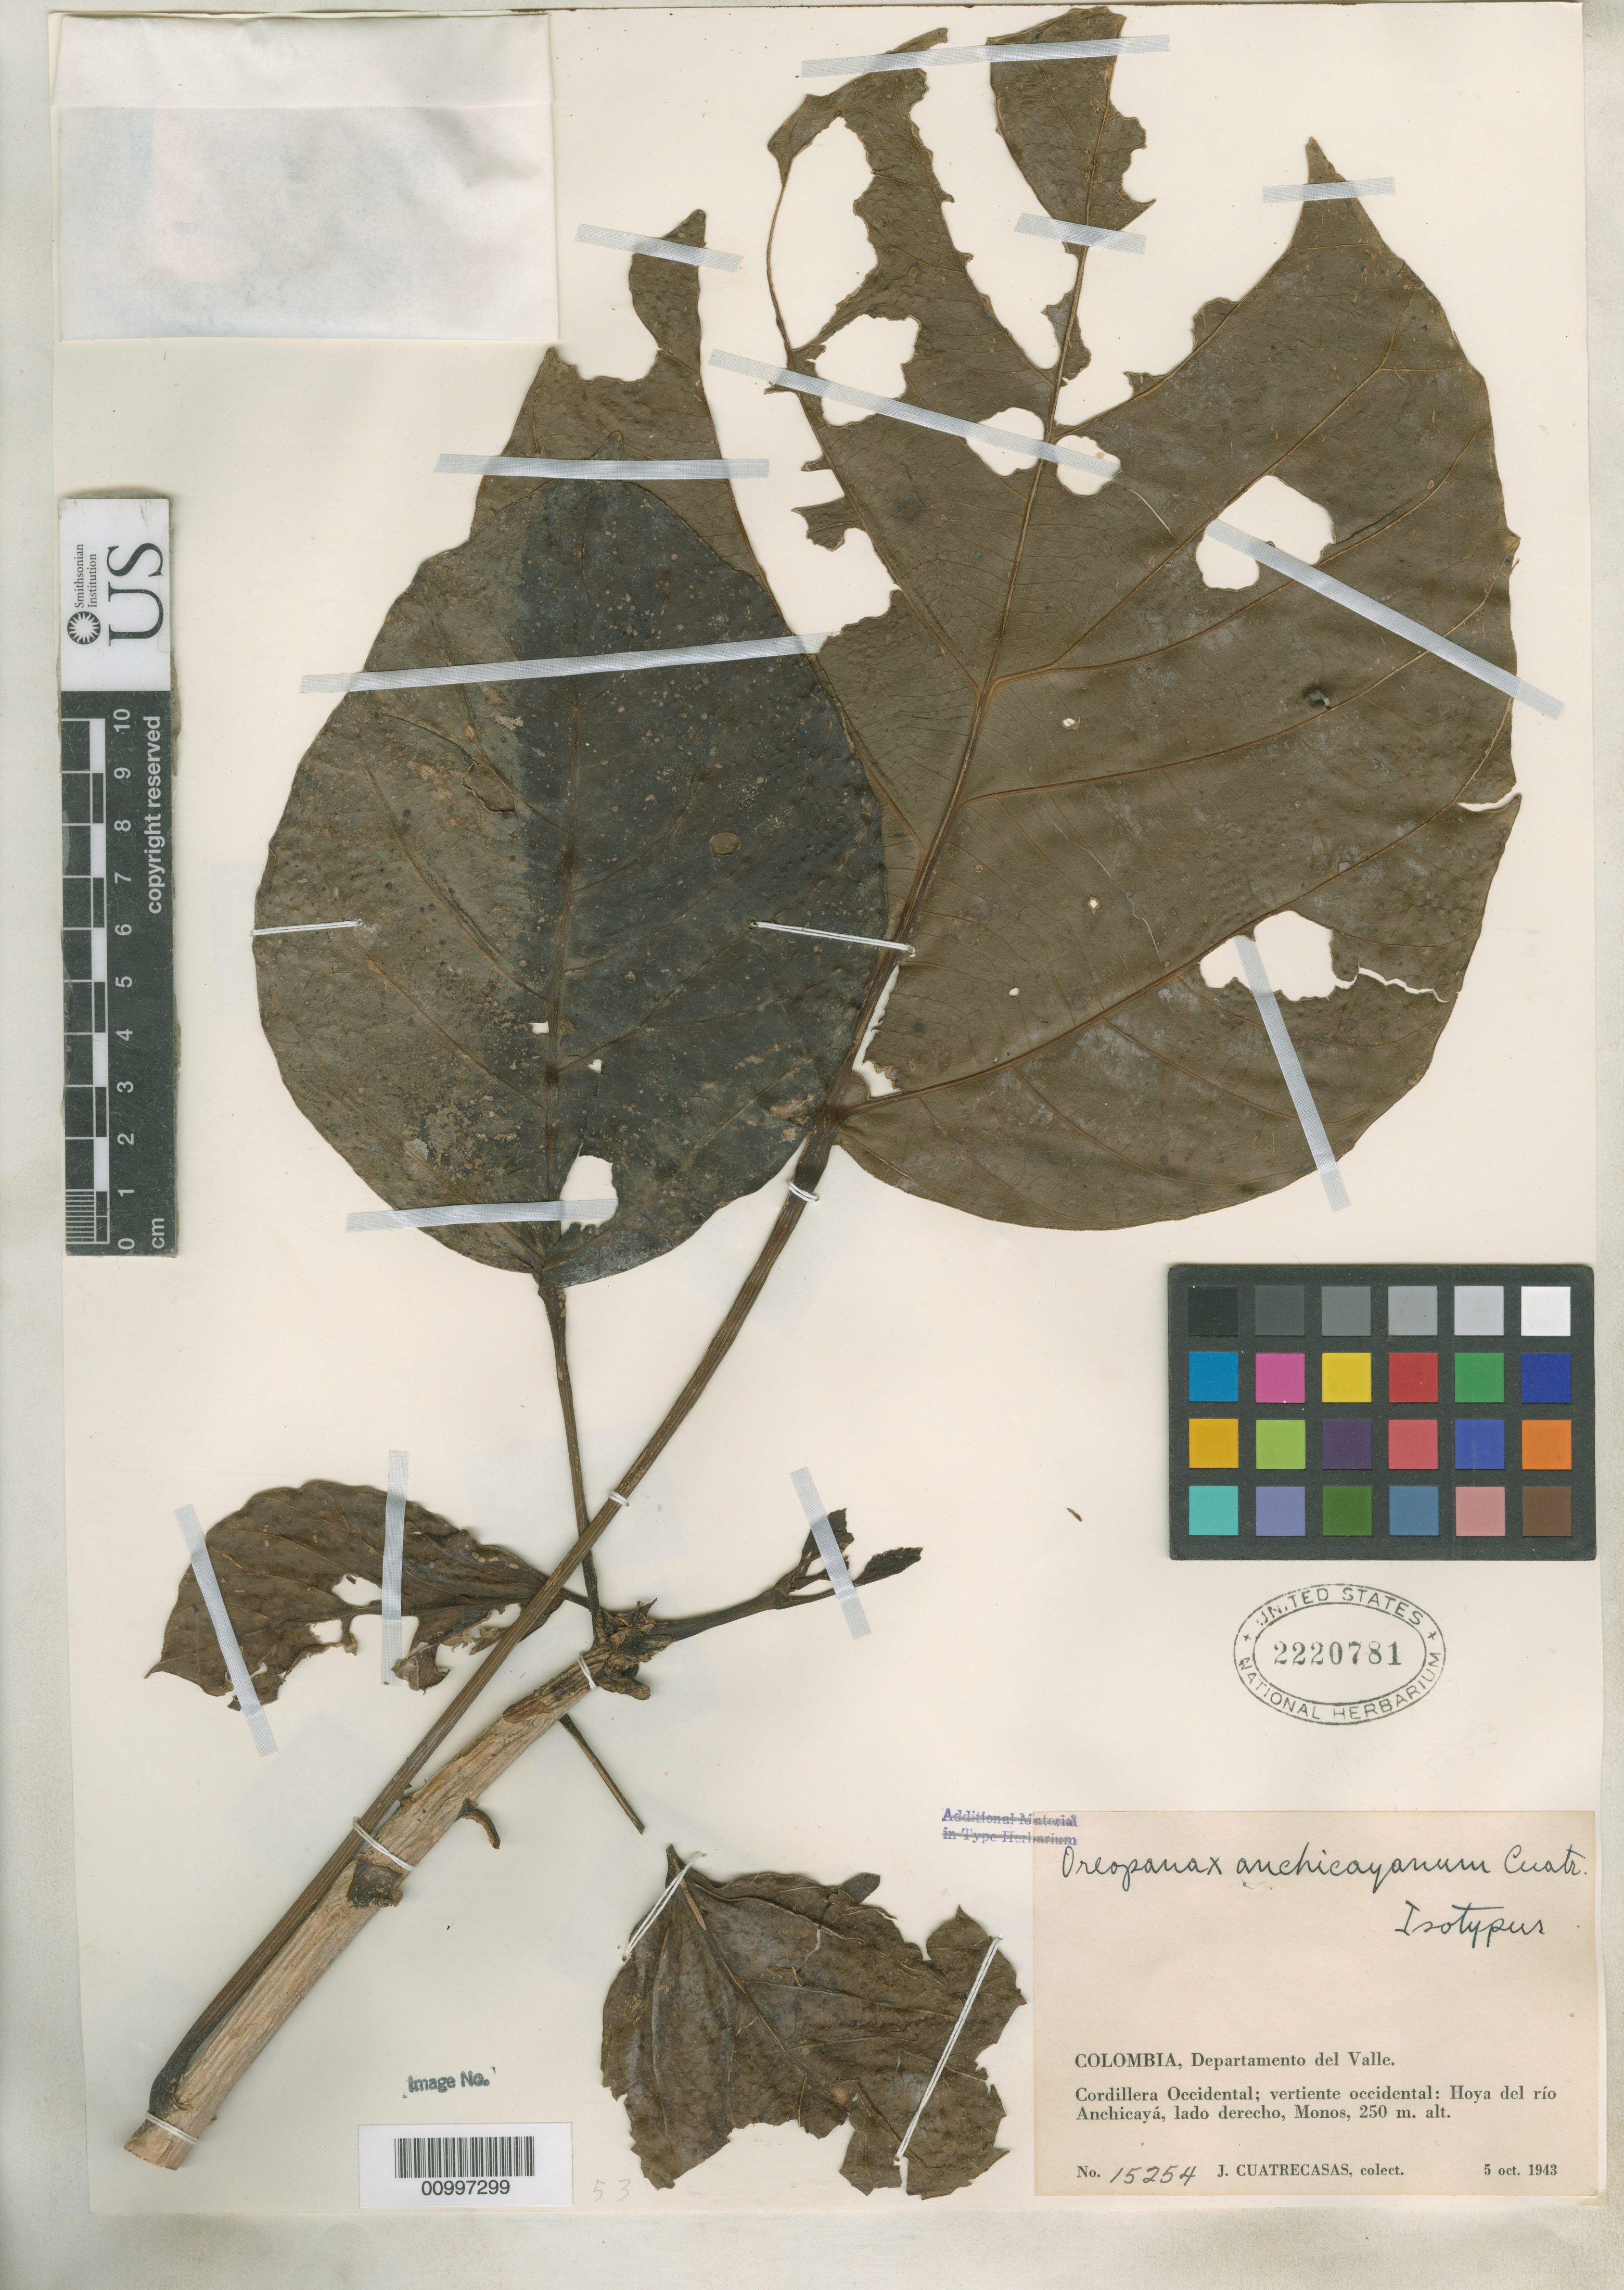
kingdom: Plantae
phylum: Tracheophyta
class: Magnoliopsida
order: Apiales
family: Araliaceae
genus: Oreopanax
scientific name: Oreopanax anchicayanus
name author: Cuatrec.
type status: Isotype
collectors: J. Cuatrecasas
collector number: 15254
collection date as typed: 05 Oct 1943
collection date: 1943-10-05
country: Colombia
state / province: Valle del Cauca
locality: Cordillera Occidental; vertiente occidental; Hoya del rio Anchicaya, lado derecho, Monos.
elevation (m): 250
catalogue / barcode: US 2220781